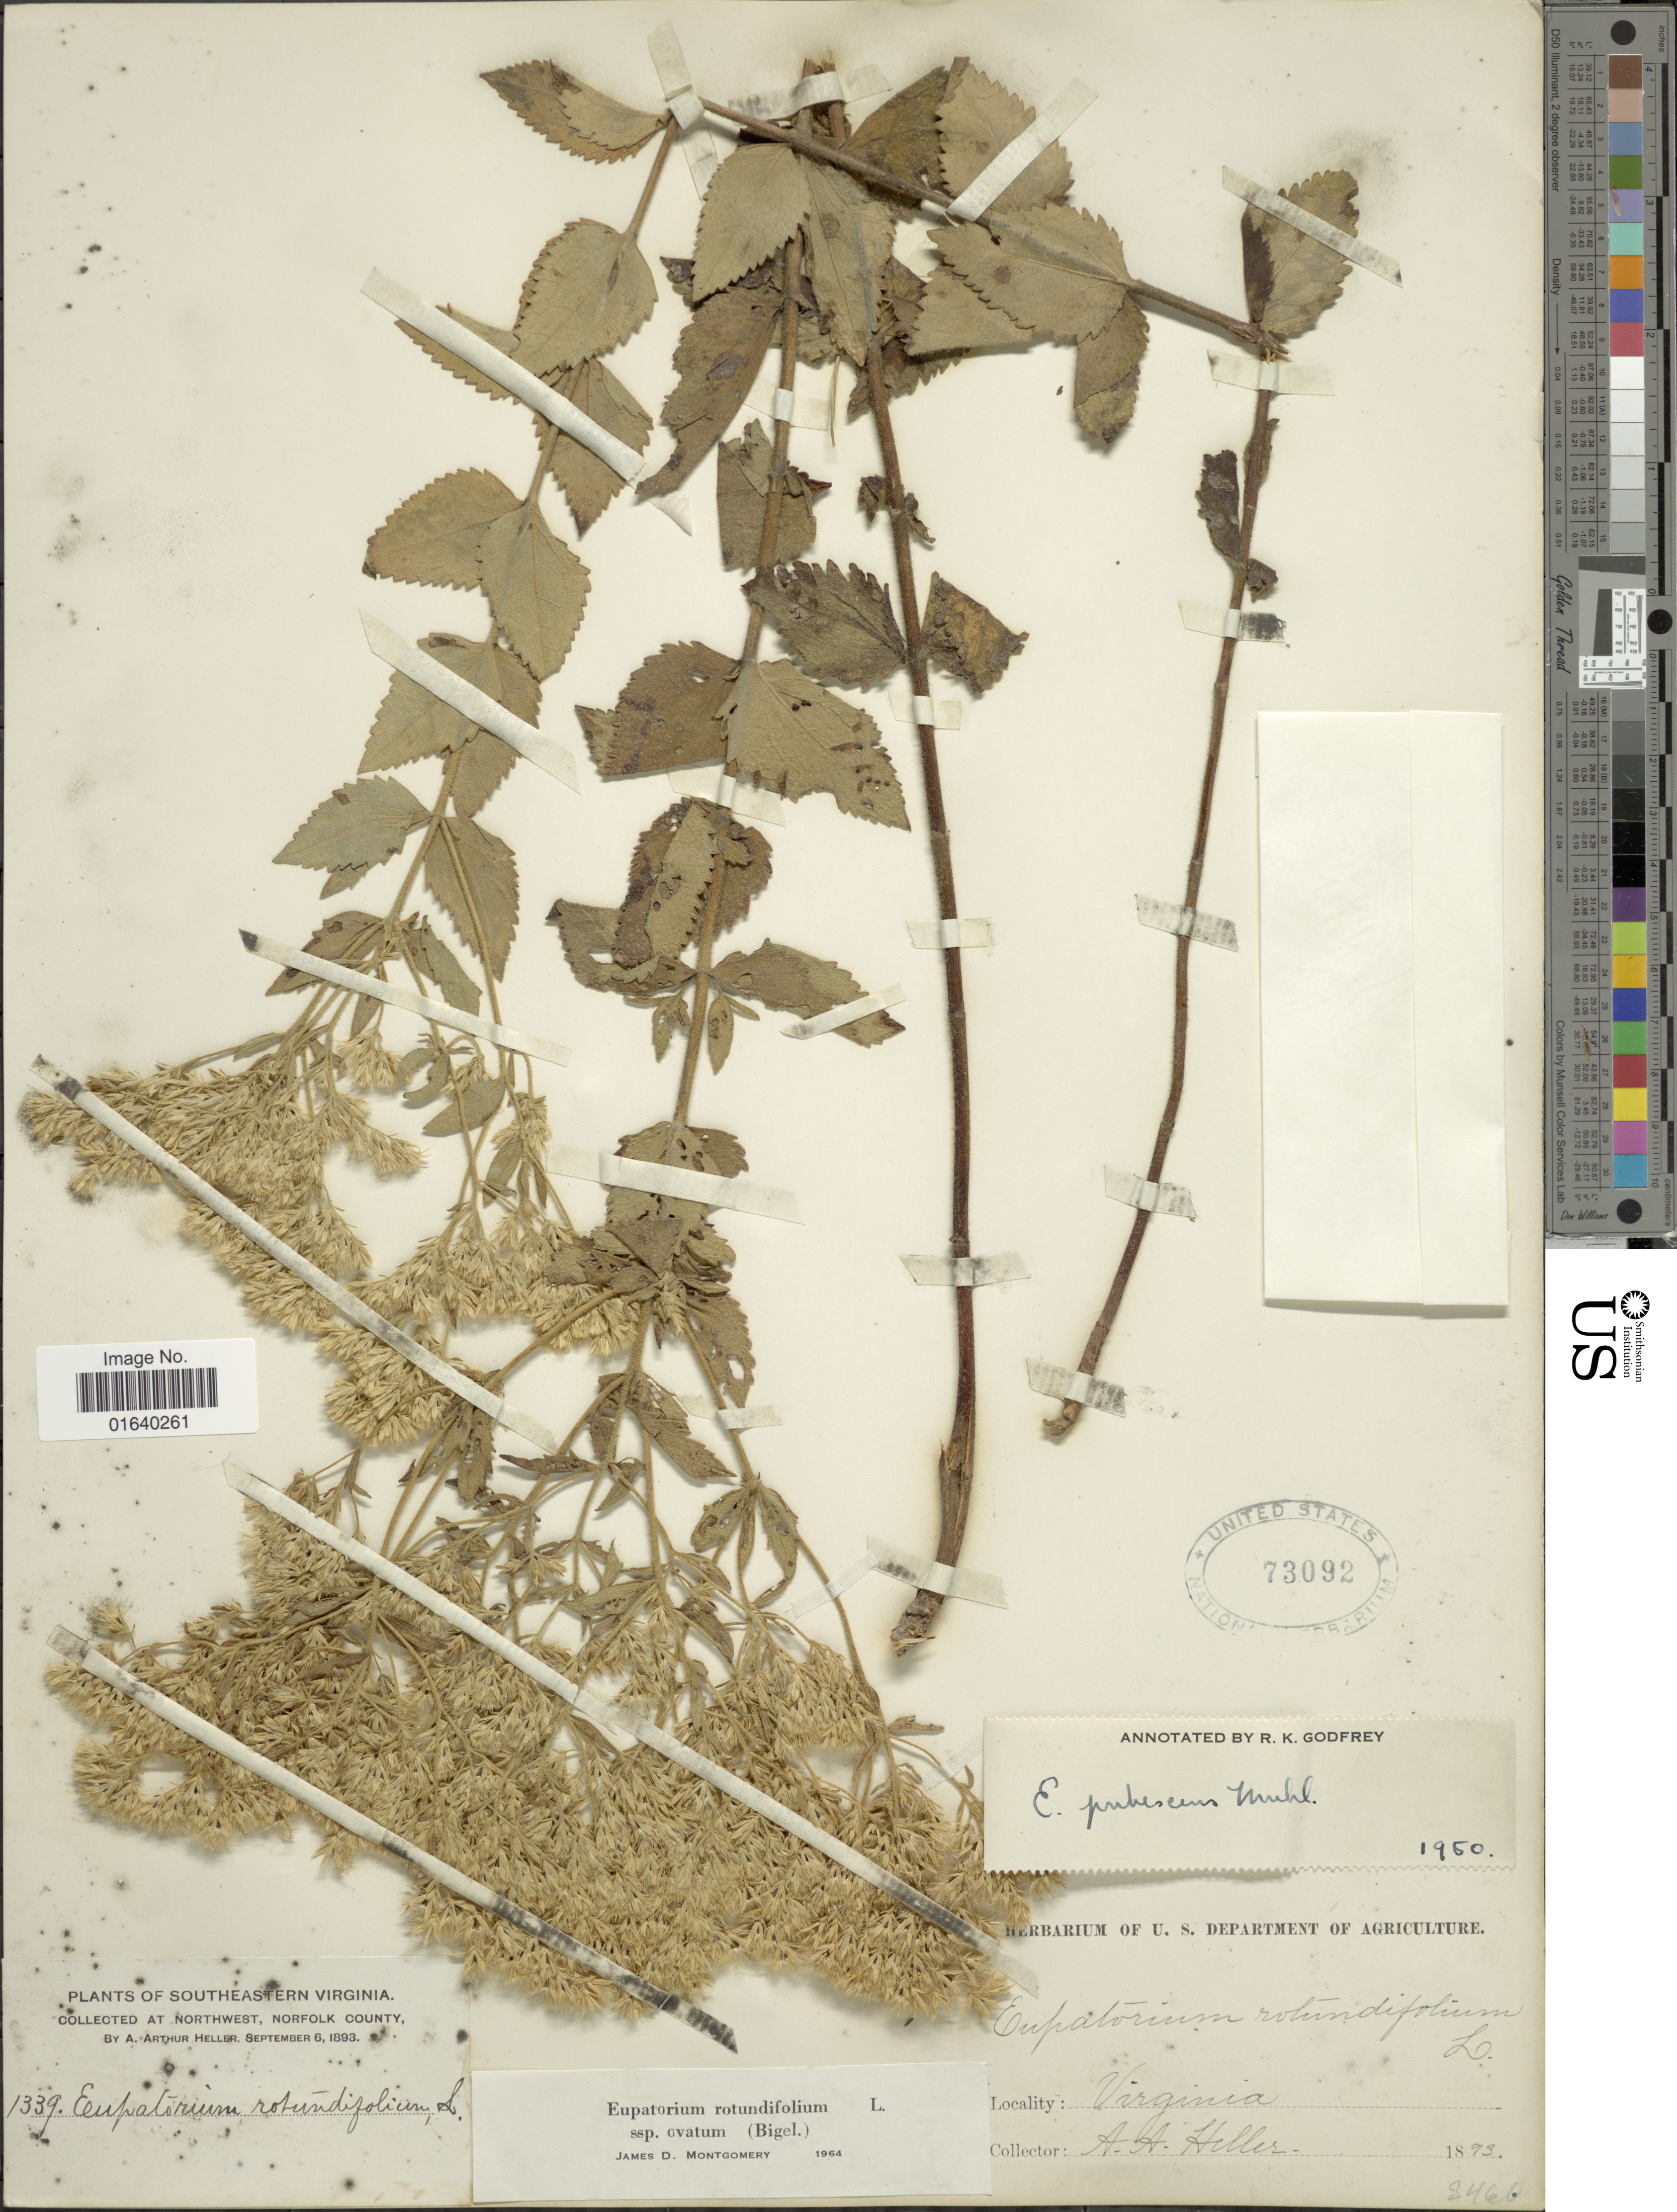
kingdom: Plantae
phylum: Tracheophyta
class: Magnoliopsida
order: Asterales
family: Asteraceae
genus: Eupatorium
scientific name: Eupatorium rotundifolium var. ovatum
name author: (Bigelow) J.D. Montgom. & Fairbrothers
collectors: A. A. Heller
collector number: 1339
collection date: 1893-09-06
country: United States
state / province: Virginia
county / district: City of Norfolk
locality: Southeastern Virginia, at northwest, Norfolk County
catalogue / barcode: US 73092